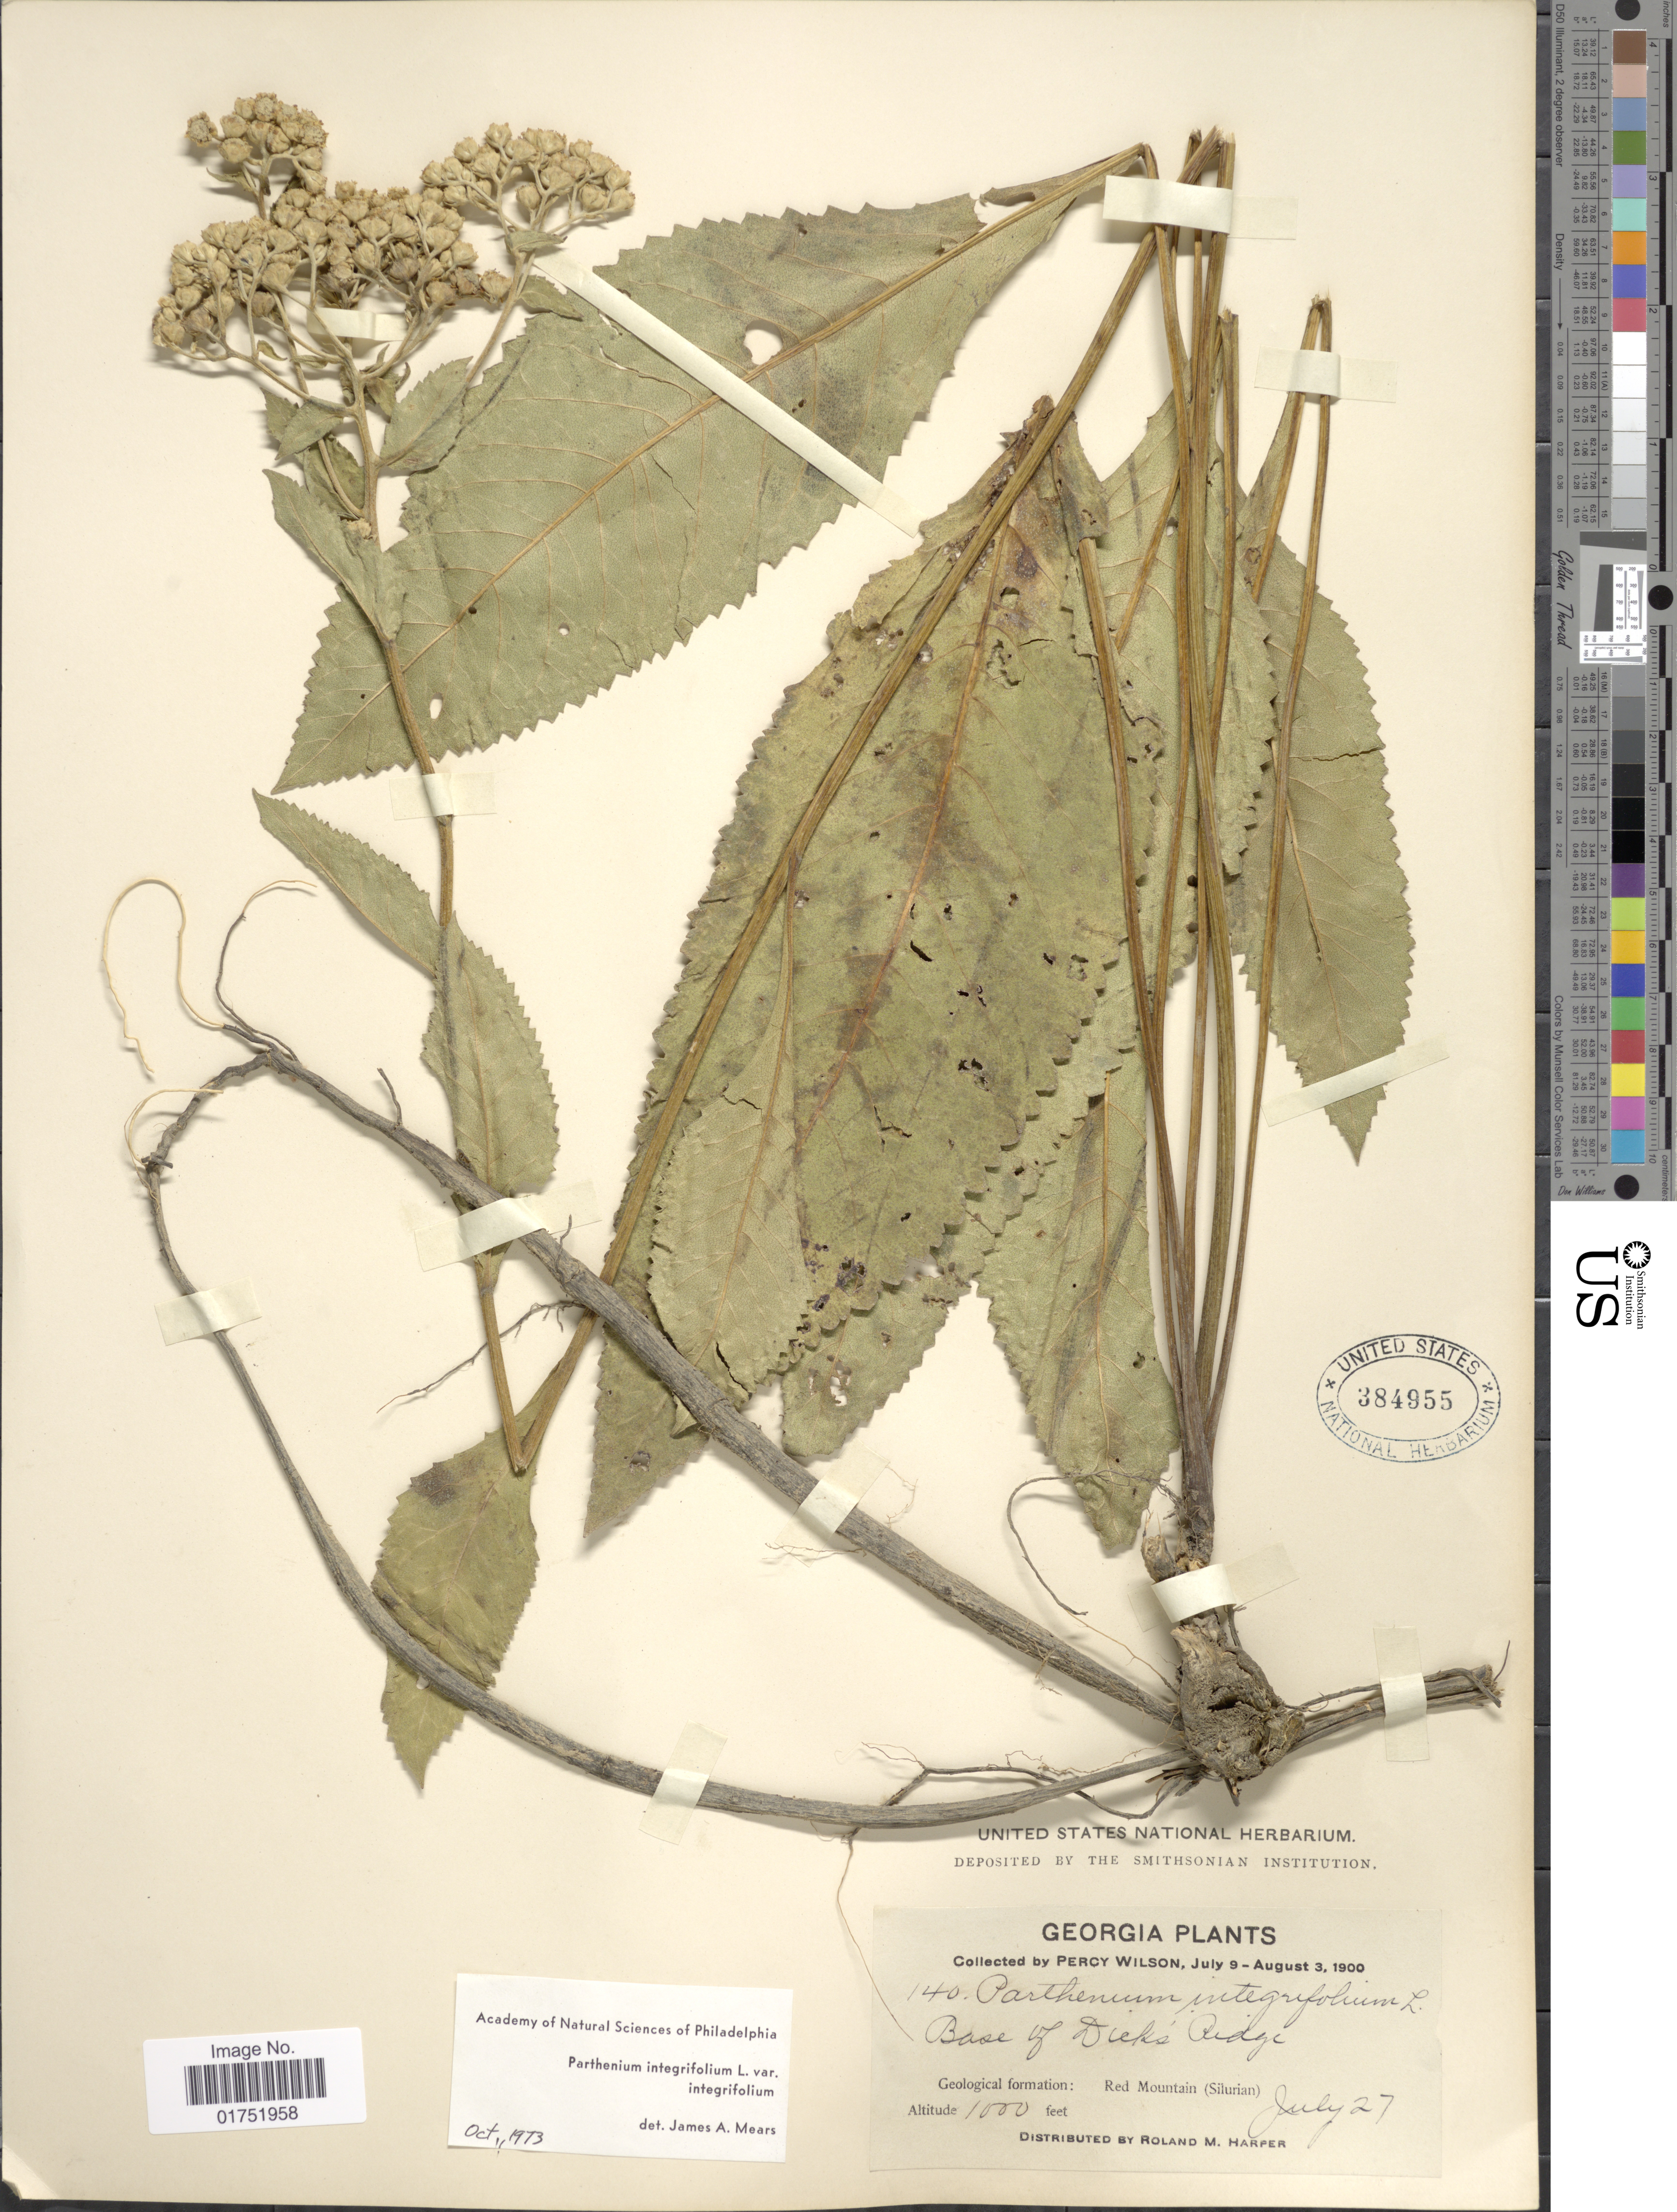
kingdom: Plantae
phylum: Tracheophyta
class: Magnoliopsida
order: Asterales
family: Asteraceae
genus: Parthenium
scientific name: Parthenium integrifolium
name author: L.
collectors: P. Wilson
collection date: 1900-07-27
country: United States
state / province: Georgia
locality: Base of Dick's Ridge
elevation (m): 305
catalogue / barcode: US 384955